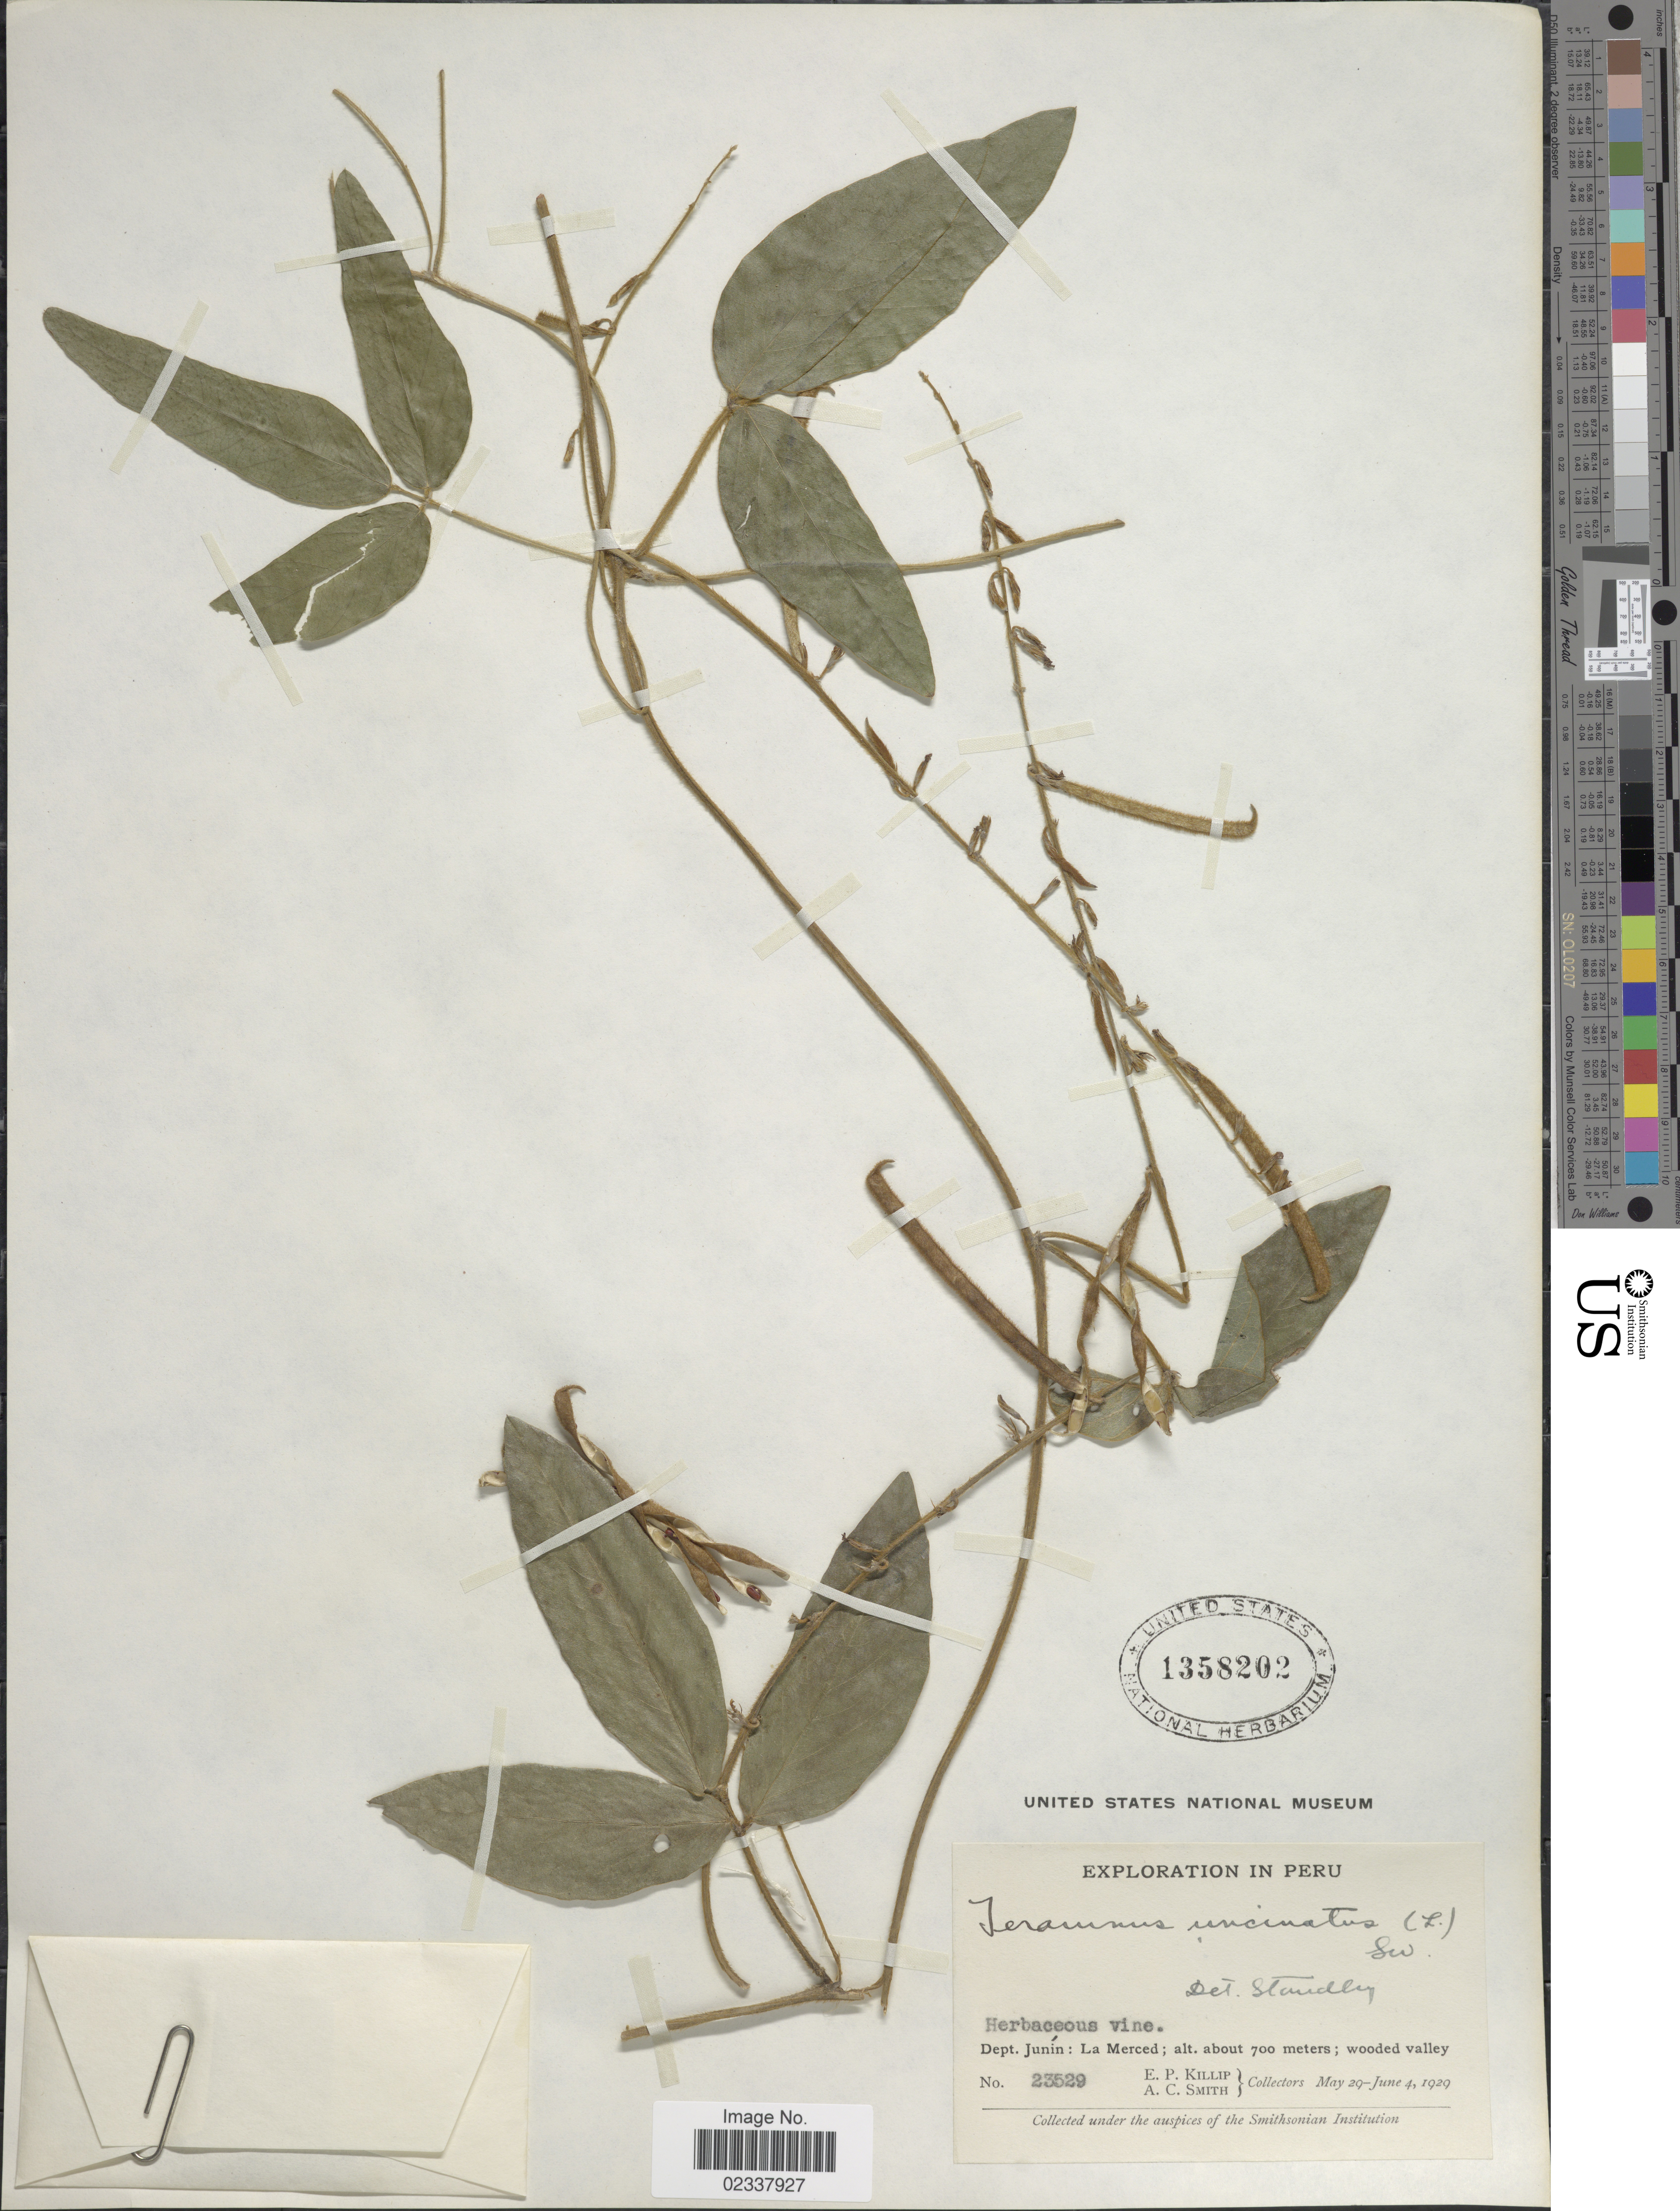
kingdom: Plantae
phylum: Tracheophyta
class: Magnoliopsida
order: Fabales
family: Fabaceae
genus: Teramnus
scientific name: Teramnus uncinatus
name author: (L.) Sw.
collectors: E. P. Killip & A. C. Smith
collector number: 23529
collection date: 1929-05-29/1929-06-04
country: Peru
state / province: Junín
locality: La Merced; wooded valley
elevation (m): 700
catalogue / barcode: US 1358202